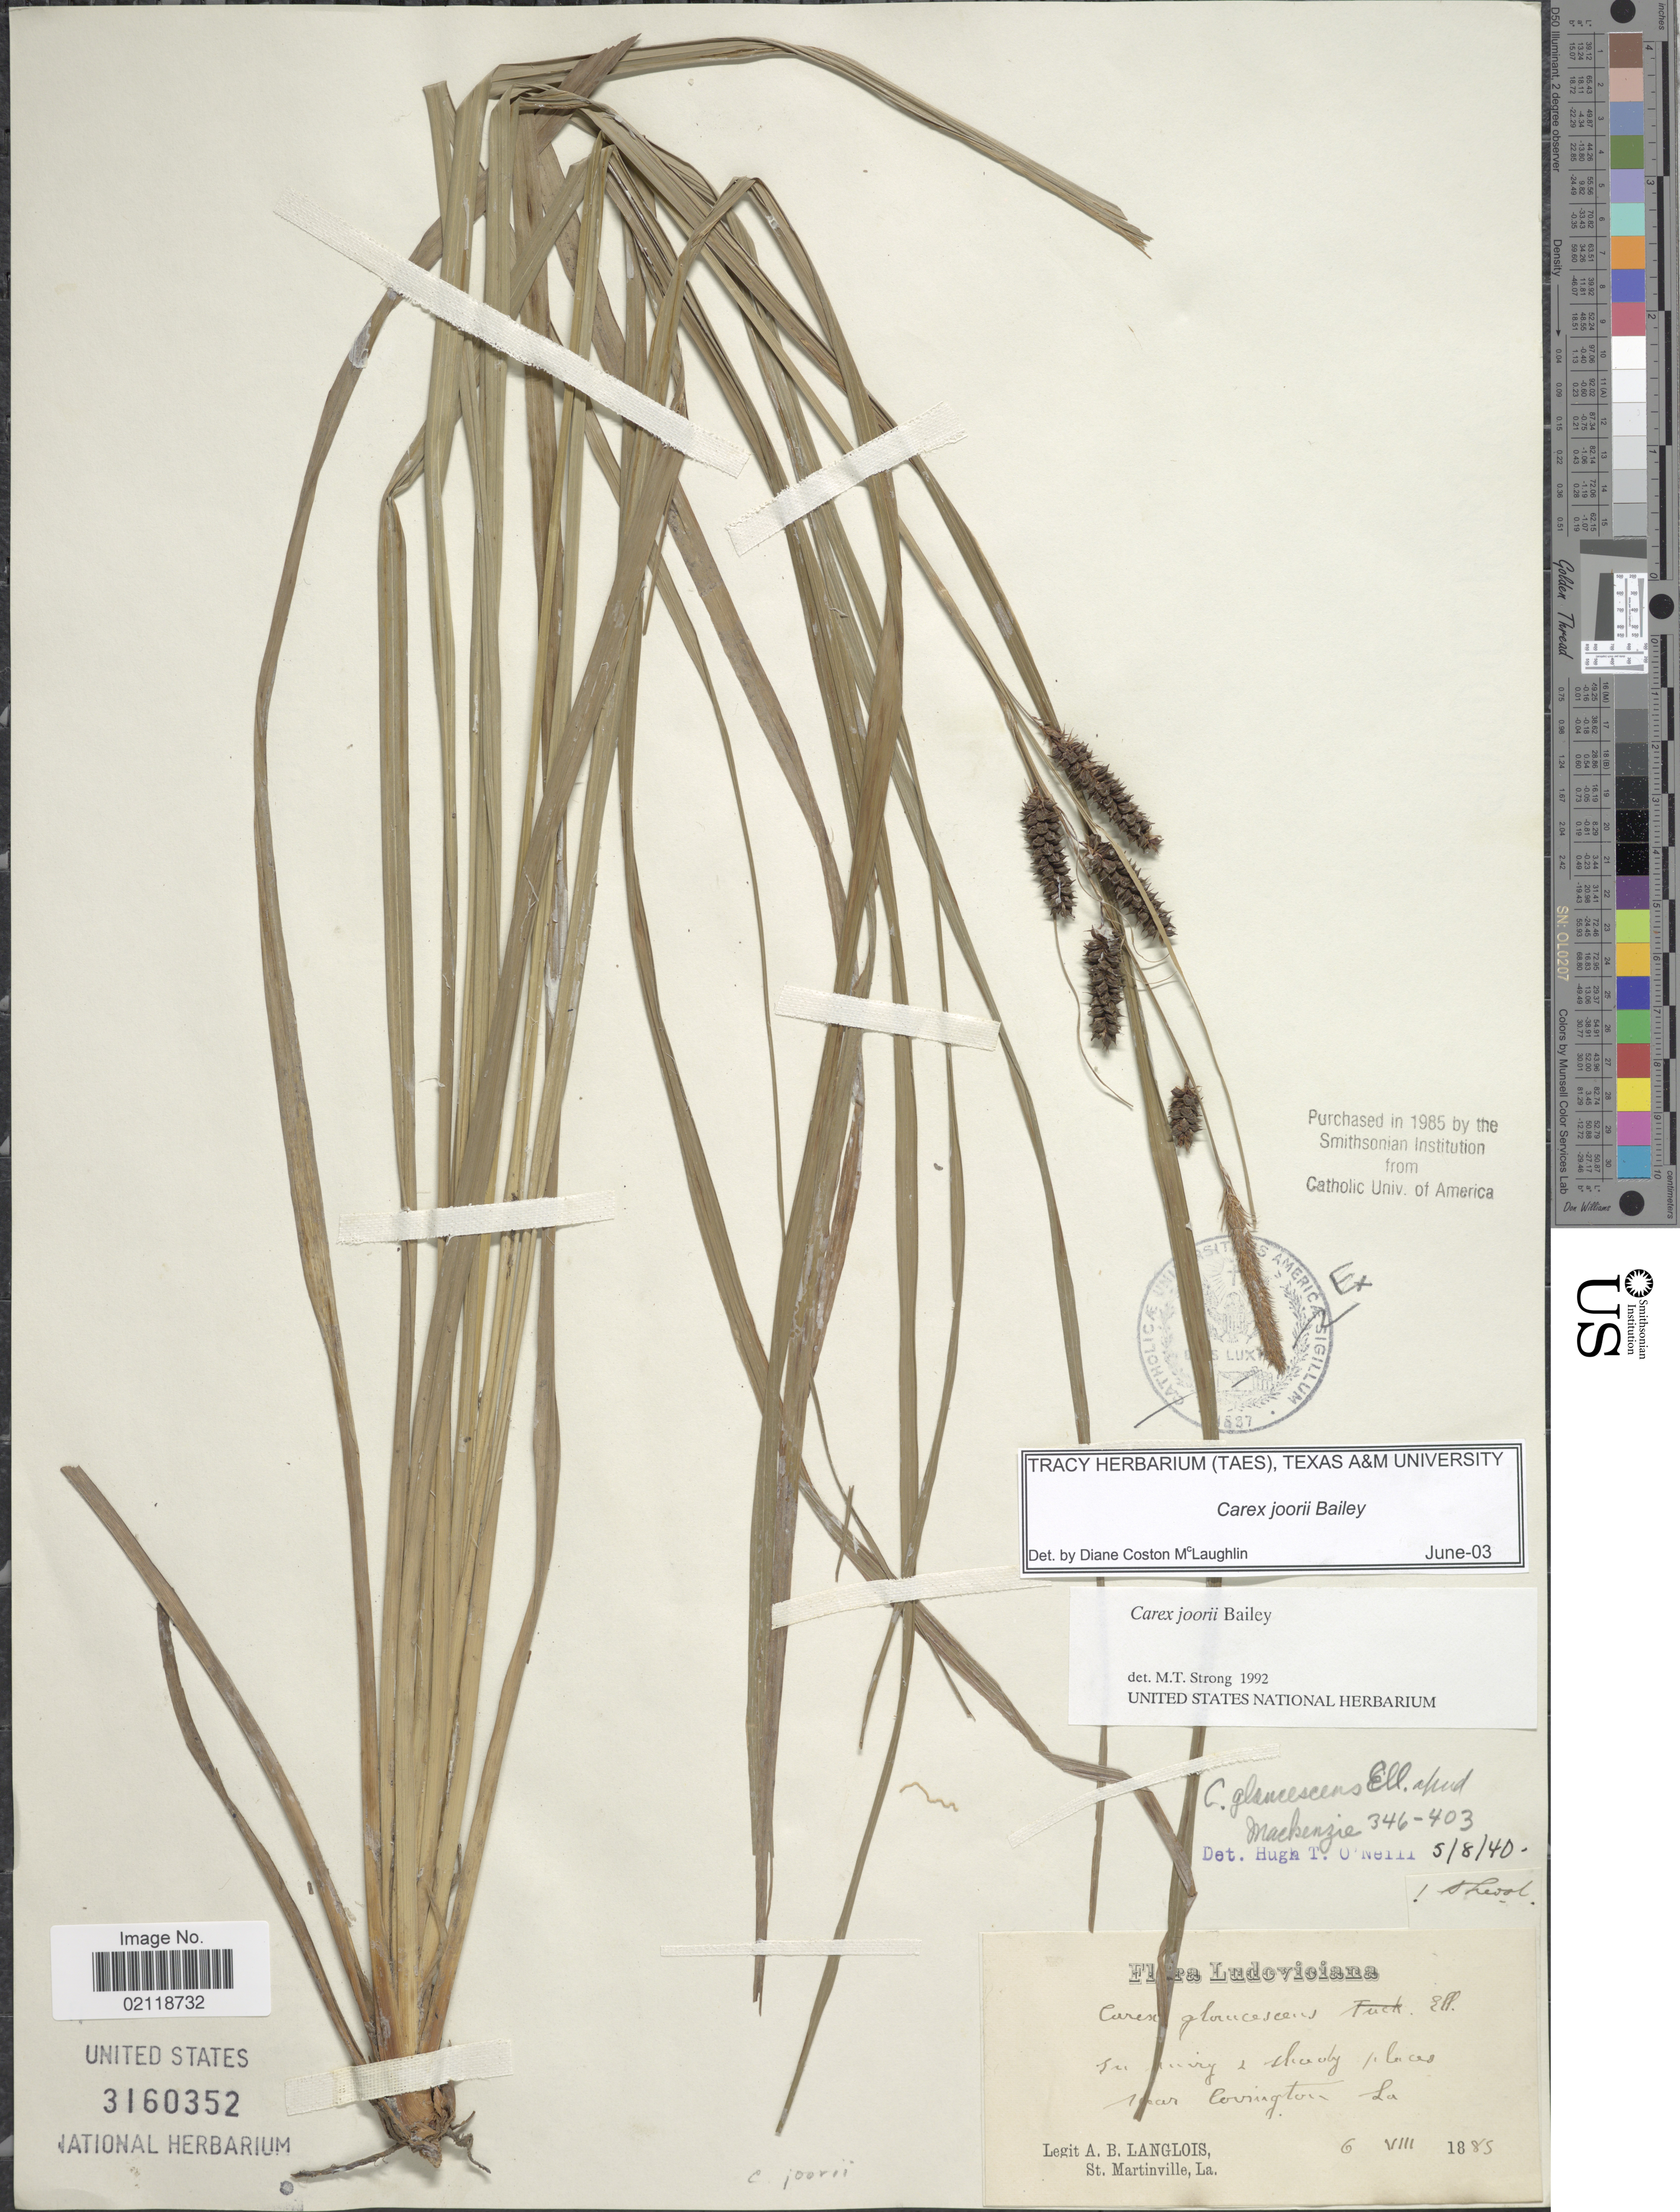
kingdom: Plantae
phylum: Tracheophyta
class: Liliopsida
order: Poales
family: Cyperaceae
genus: Carex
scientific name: Carex joorii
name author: L.H. Bailey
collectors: A. Langlois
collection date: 1885-08-06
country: United States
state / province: Louisiana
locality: Near Covington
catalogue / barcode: US 3160352